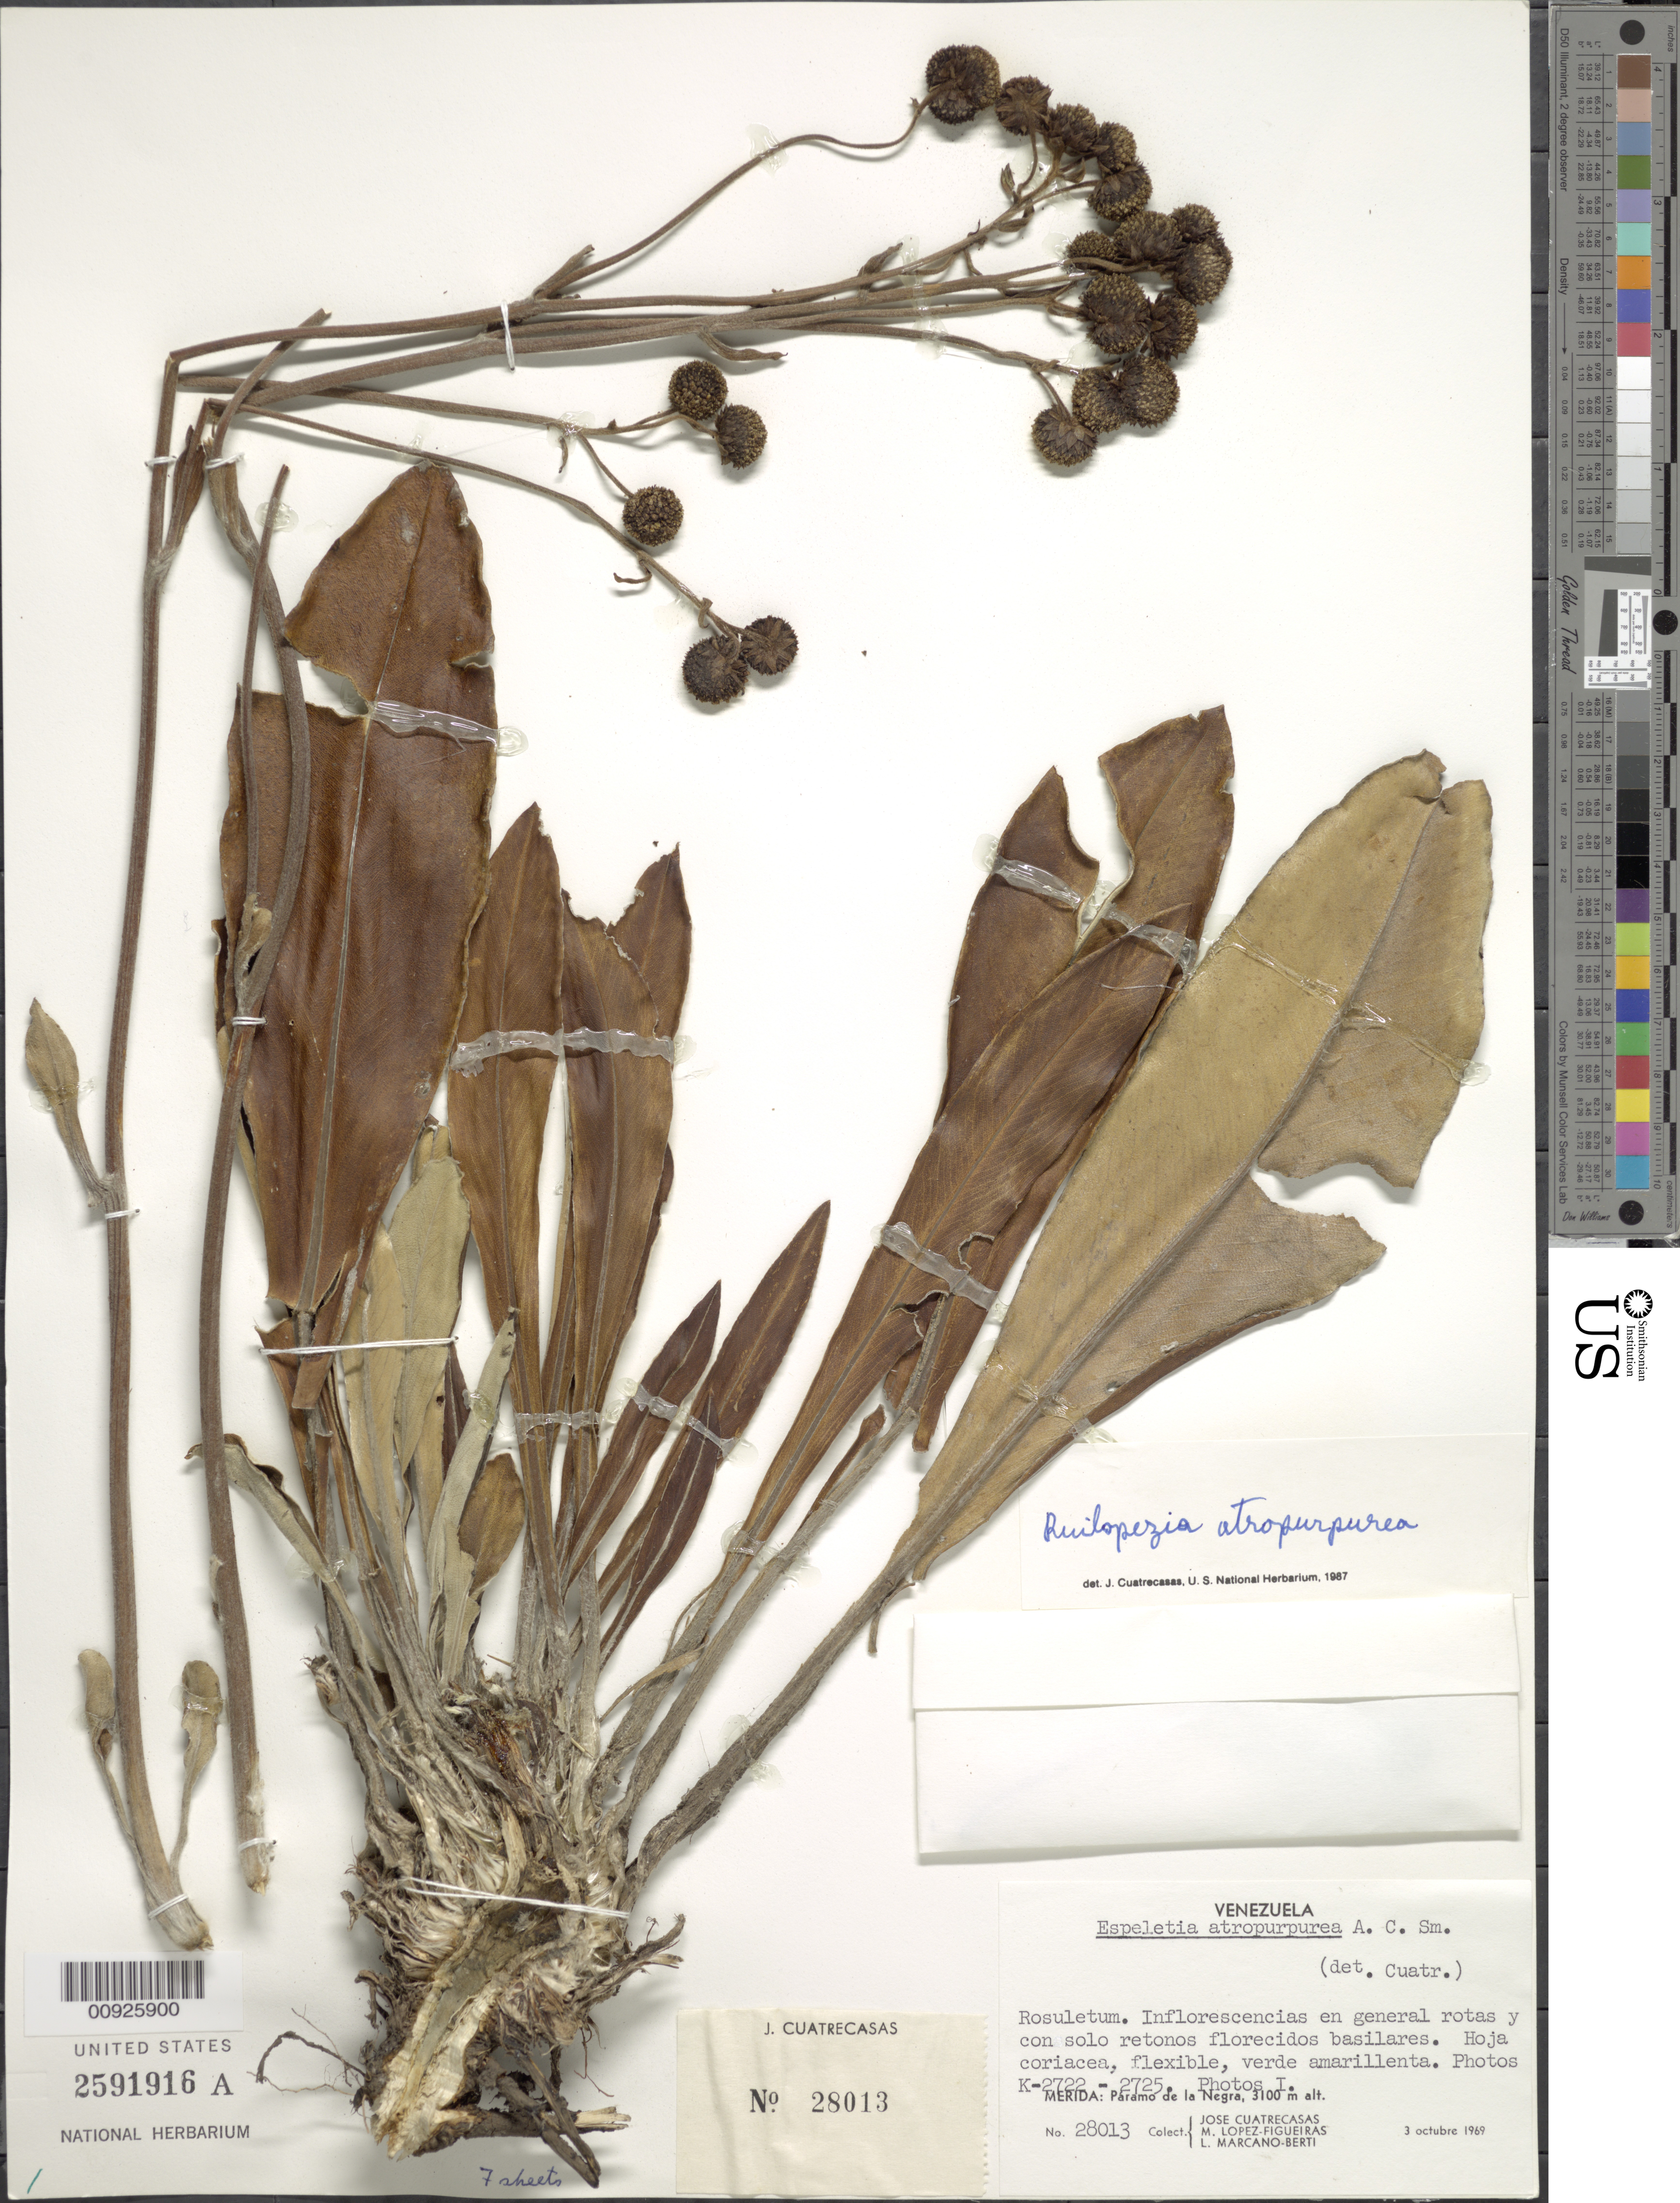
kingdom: Plantae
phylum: Tracheophyta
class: Magnoliopsida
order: Asterales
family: Asteraceae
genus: Ruilopezia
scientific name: Ruilopezia atropurpurea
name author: (A.C. Sm.) Cuatrec.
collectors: J. Cuatrecasas, M. López Figueiras & L. Marcano-Berti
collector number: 28013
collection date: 1969-10-03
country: Venezuela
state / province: Mérida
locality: P. de la Negra.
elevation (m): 3100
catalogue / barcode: US 2591916A